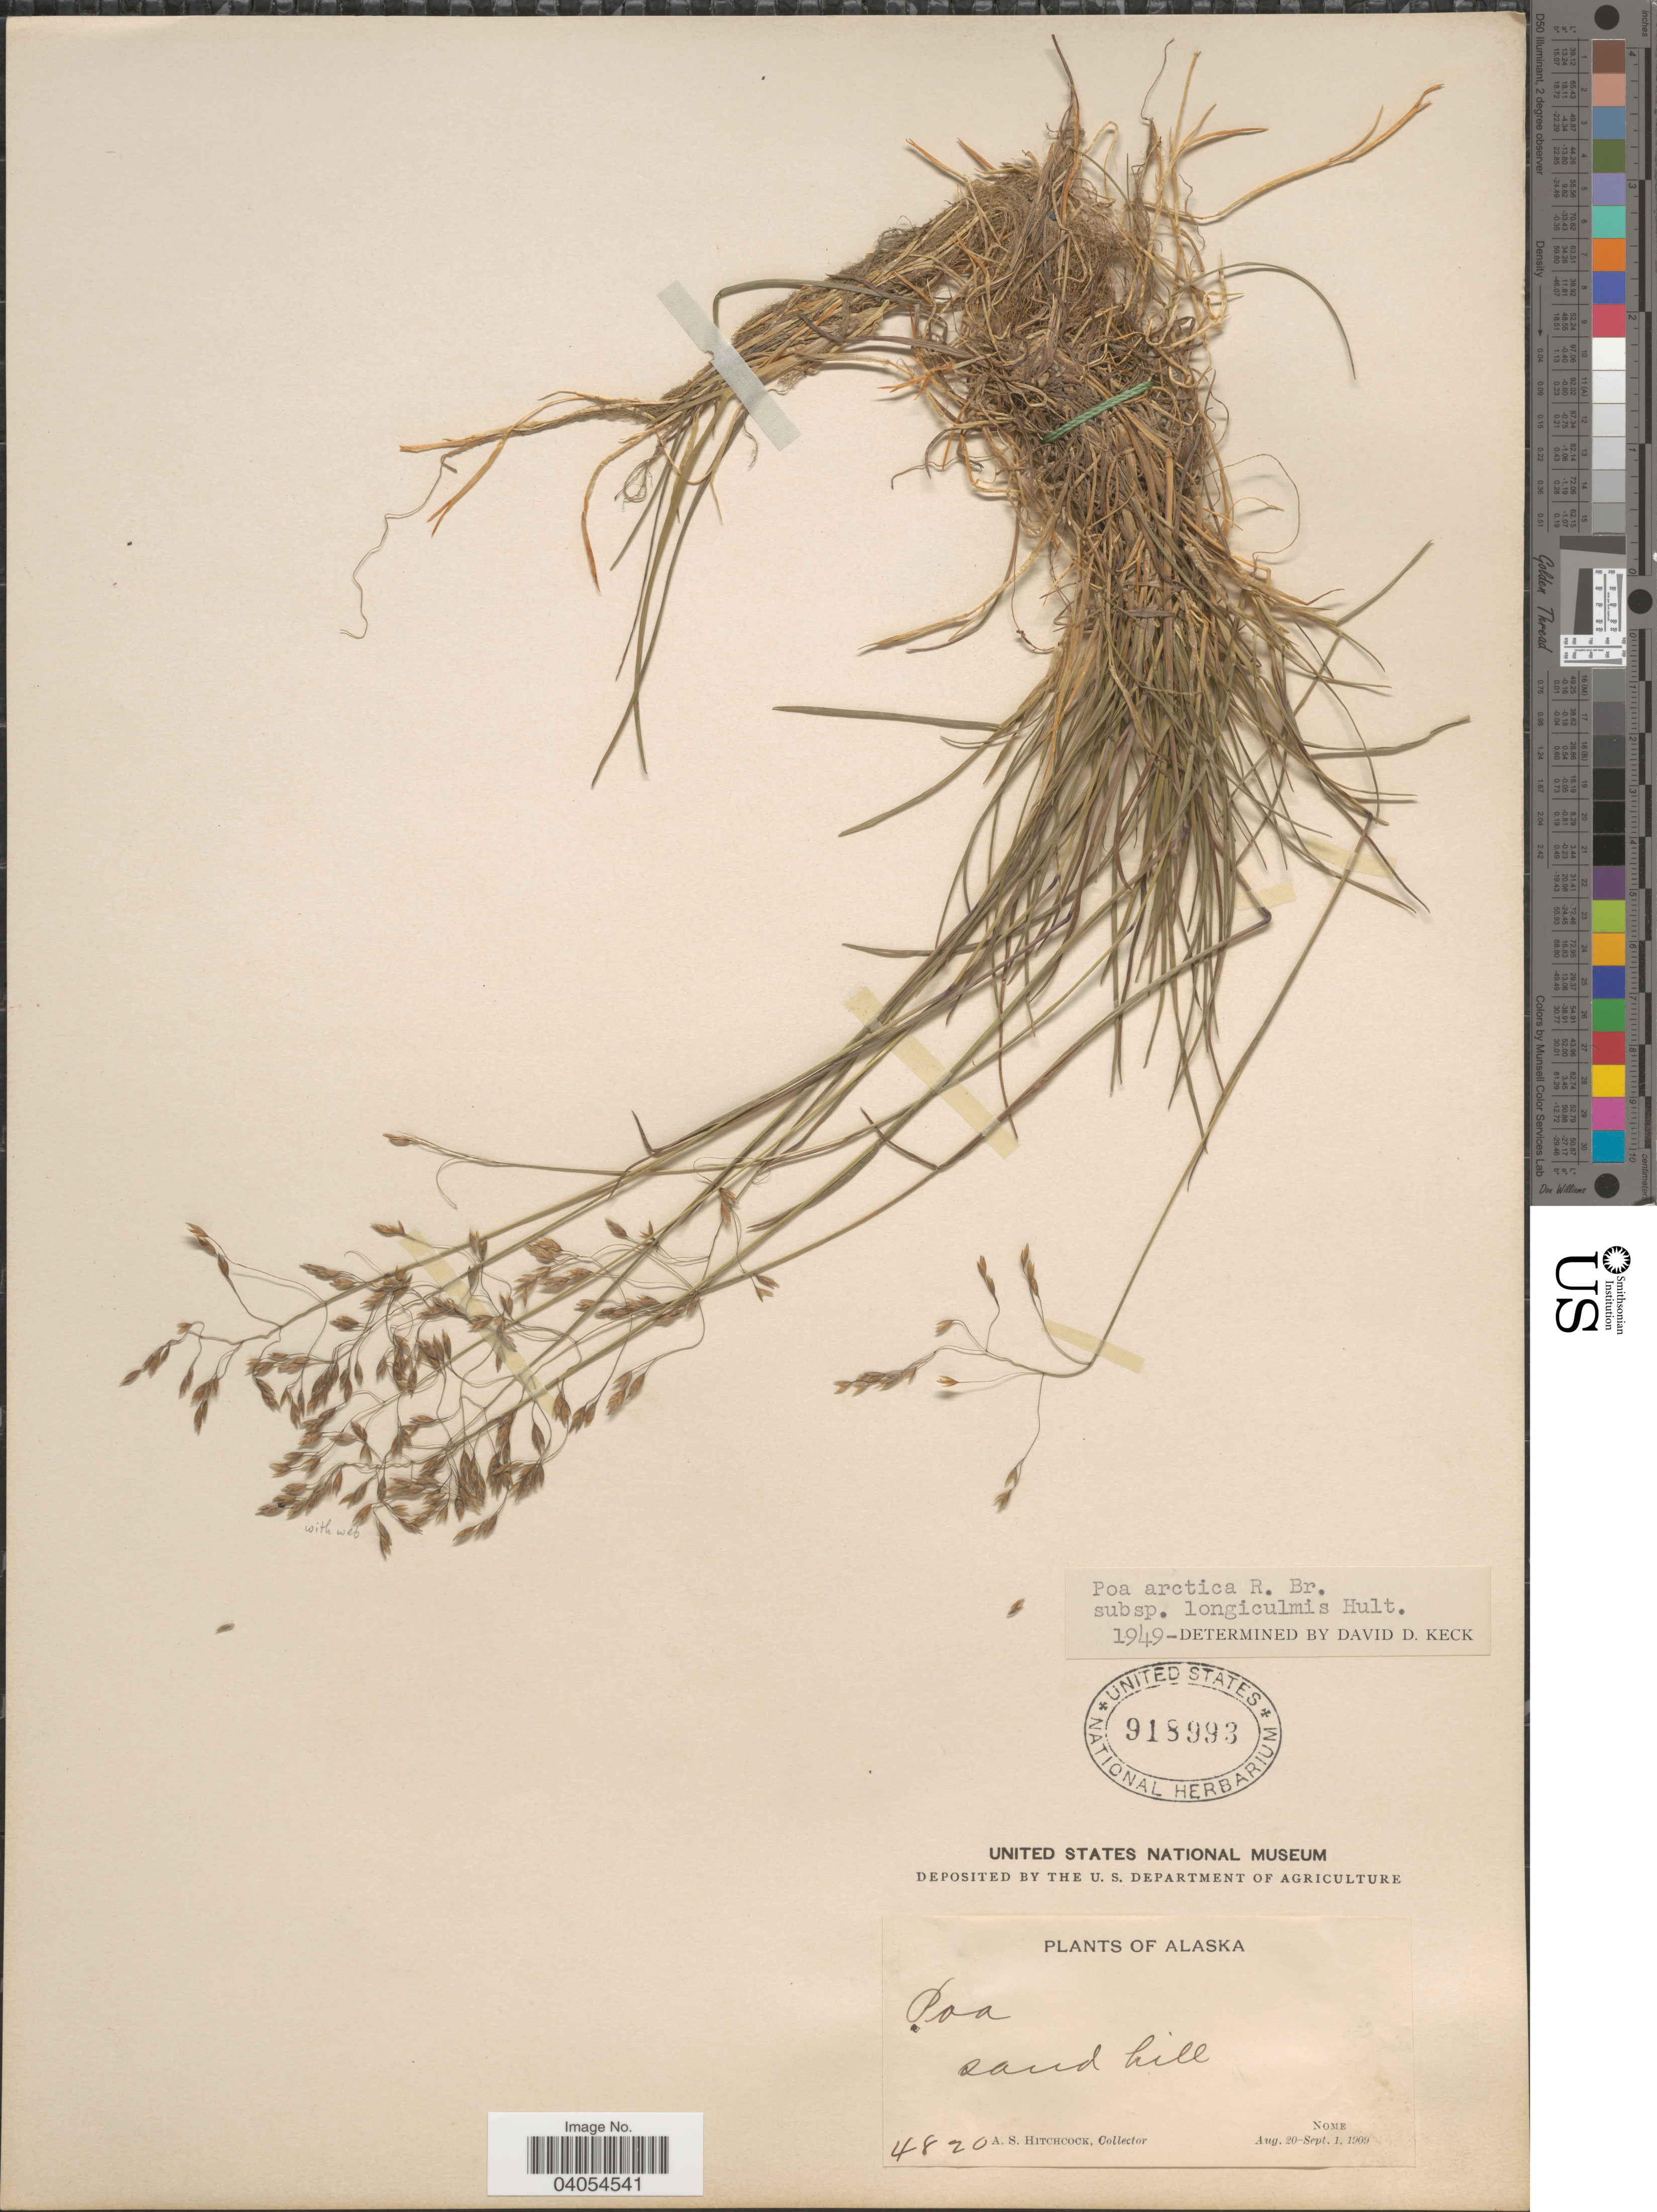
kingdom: Plantae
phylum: Tracheophyta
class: Liliopsida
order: Poales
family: Poaceae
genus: Poa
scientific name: Poa arctica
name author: R. Br.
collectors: A. S. Hitchcock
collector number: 4820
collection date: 1909-08-20/1909-09-01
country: United States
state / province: Alaska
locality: Nome.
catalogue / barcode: US 918993